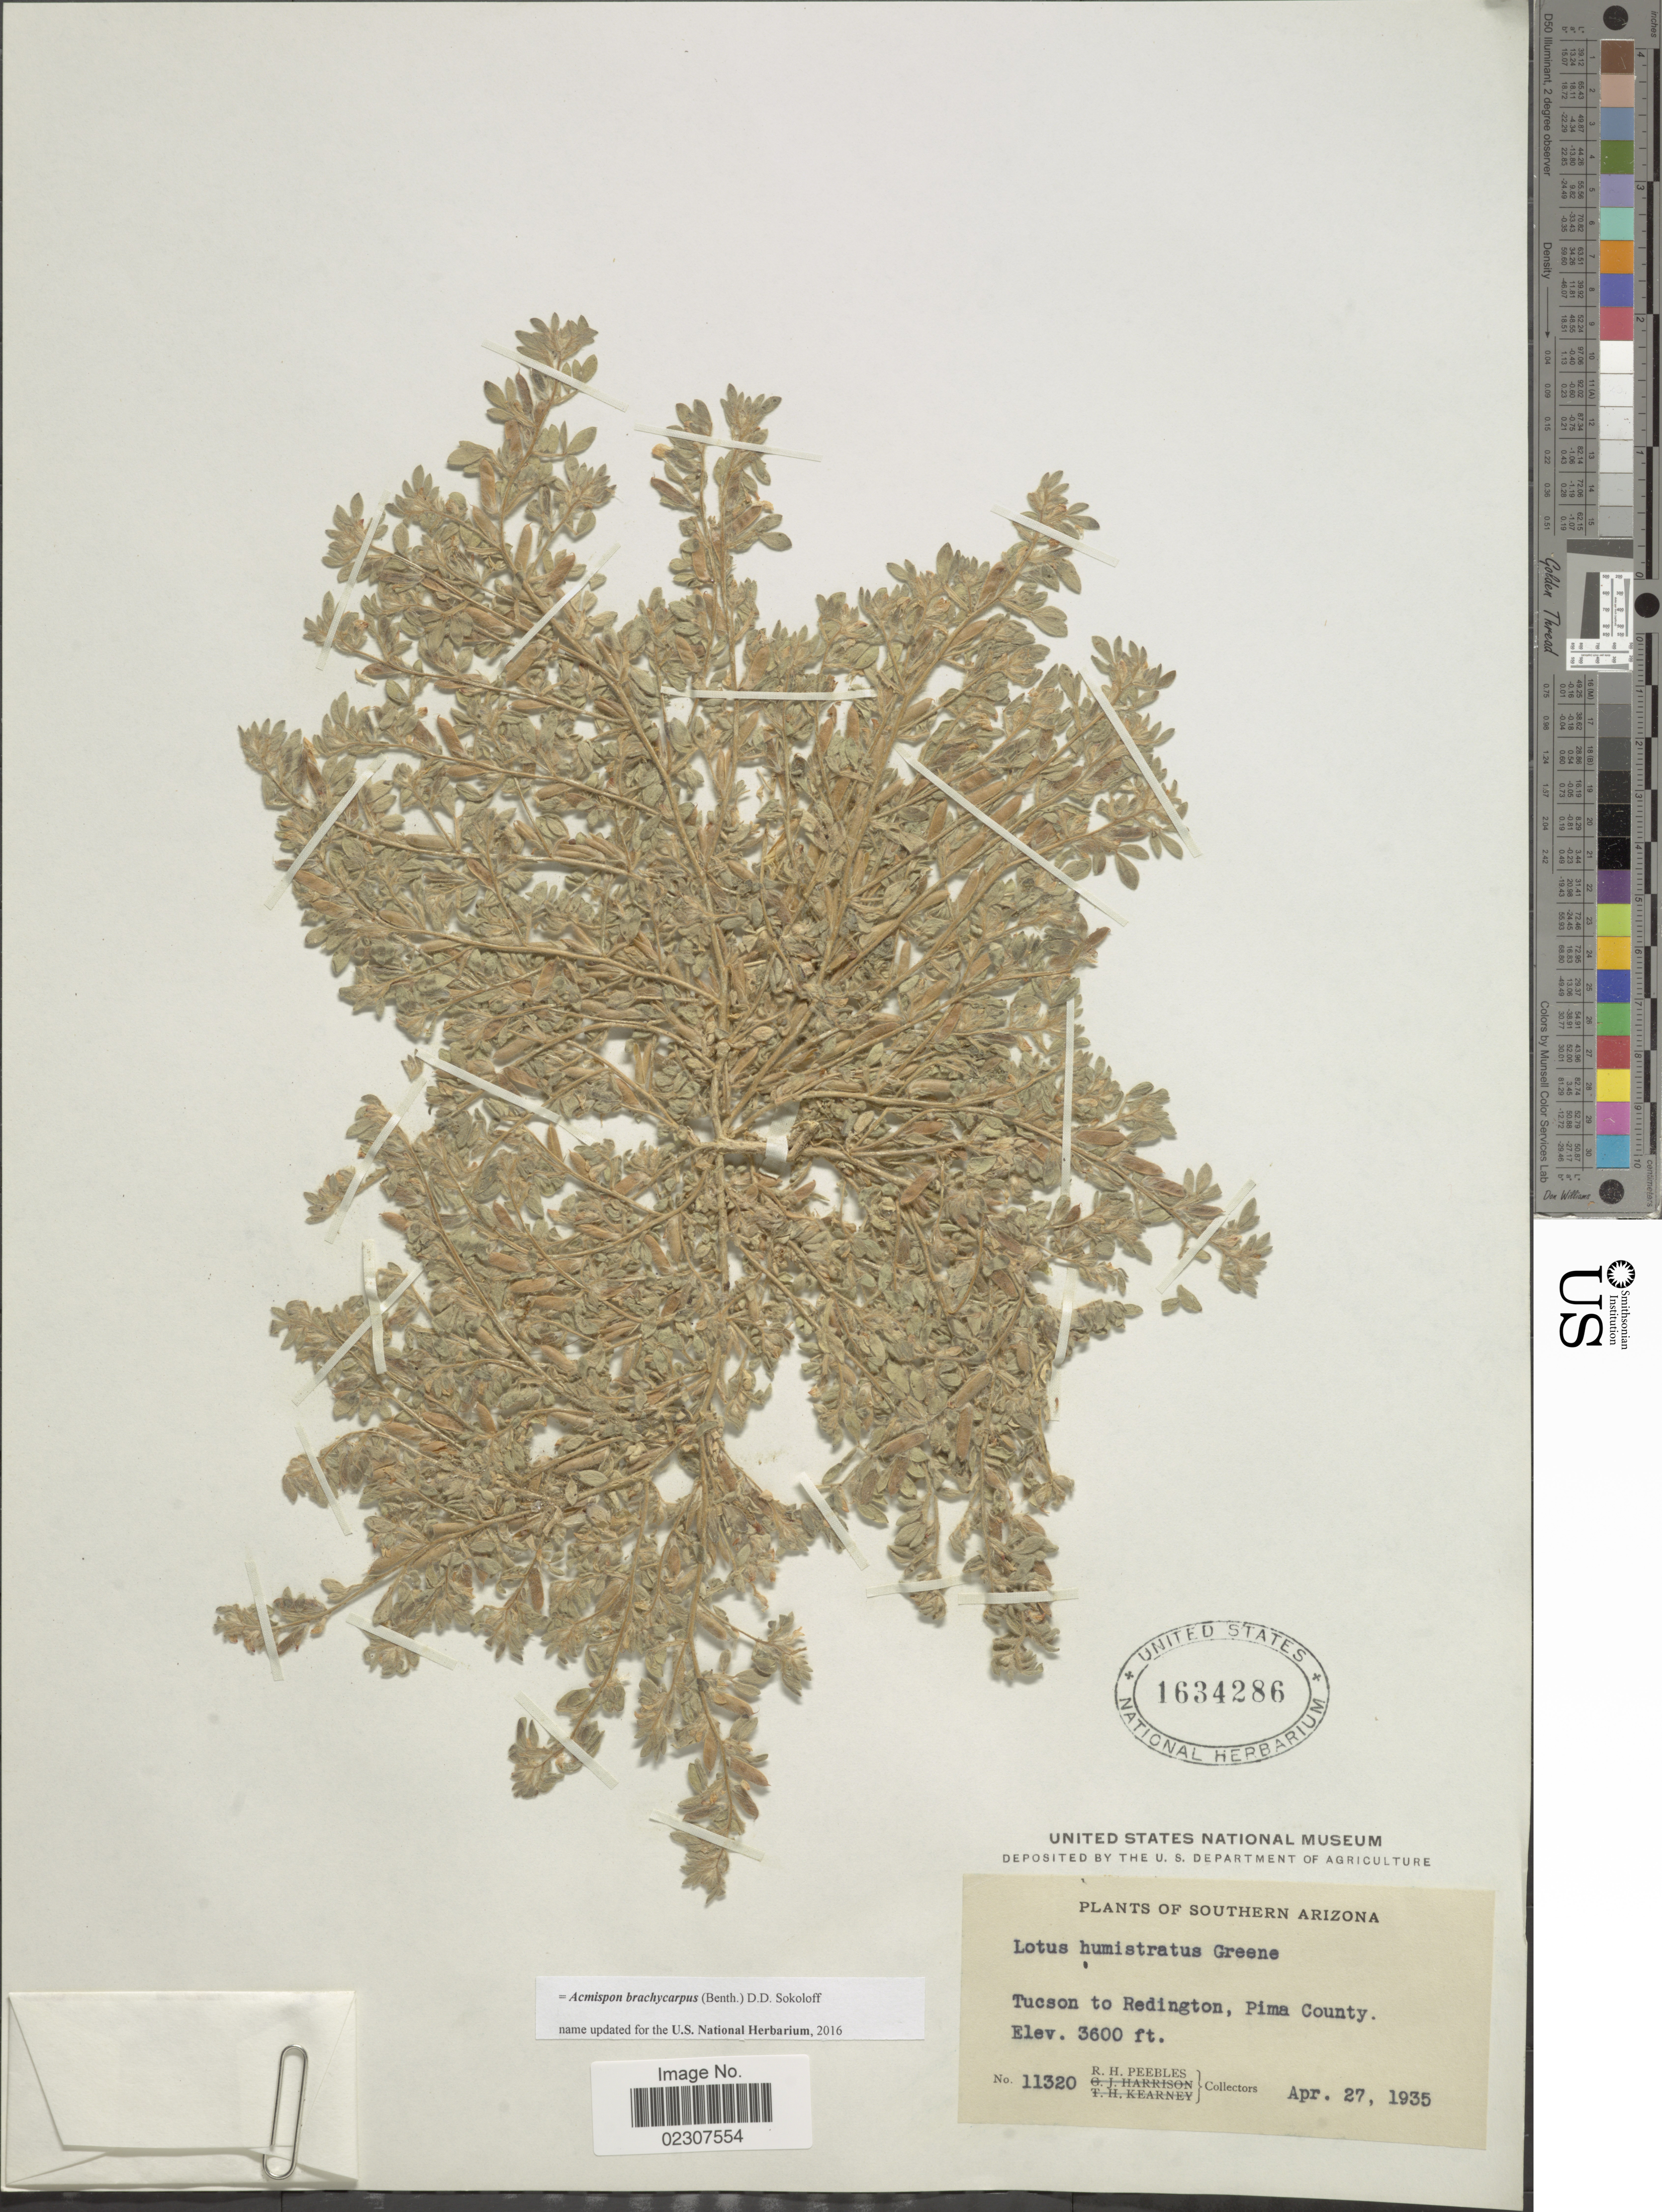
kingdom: Plantae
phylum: Tracheophyta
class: Magnoliopsida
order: Fabales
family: Fabaceae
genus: Acmispon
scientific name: Acmispon brachycarpus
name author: (Benth.) D.D. Sokoloff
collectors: R. H. Peebles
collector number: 11320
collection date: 1935-04-27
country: United States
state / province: Arizona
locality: Southern Arizona, Tucson to Redington, Pima County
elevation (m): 1097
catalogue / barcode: US 1634286